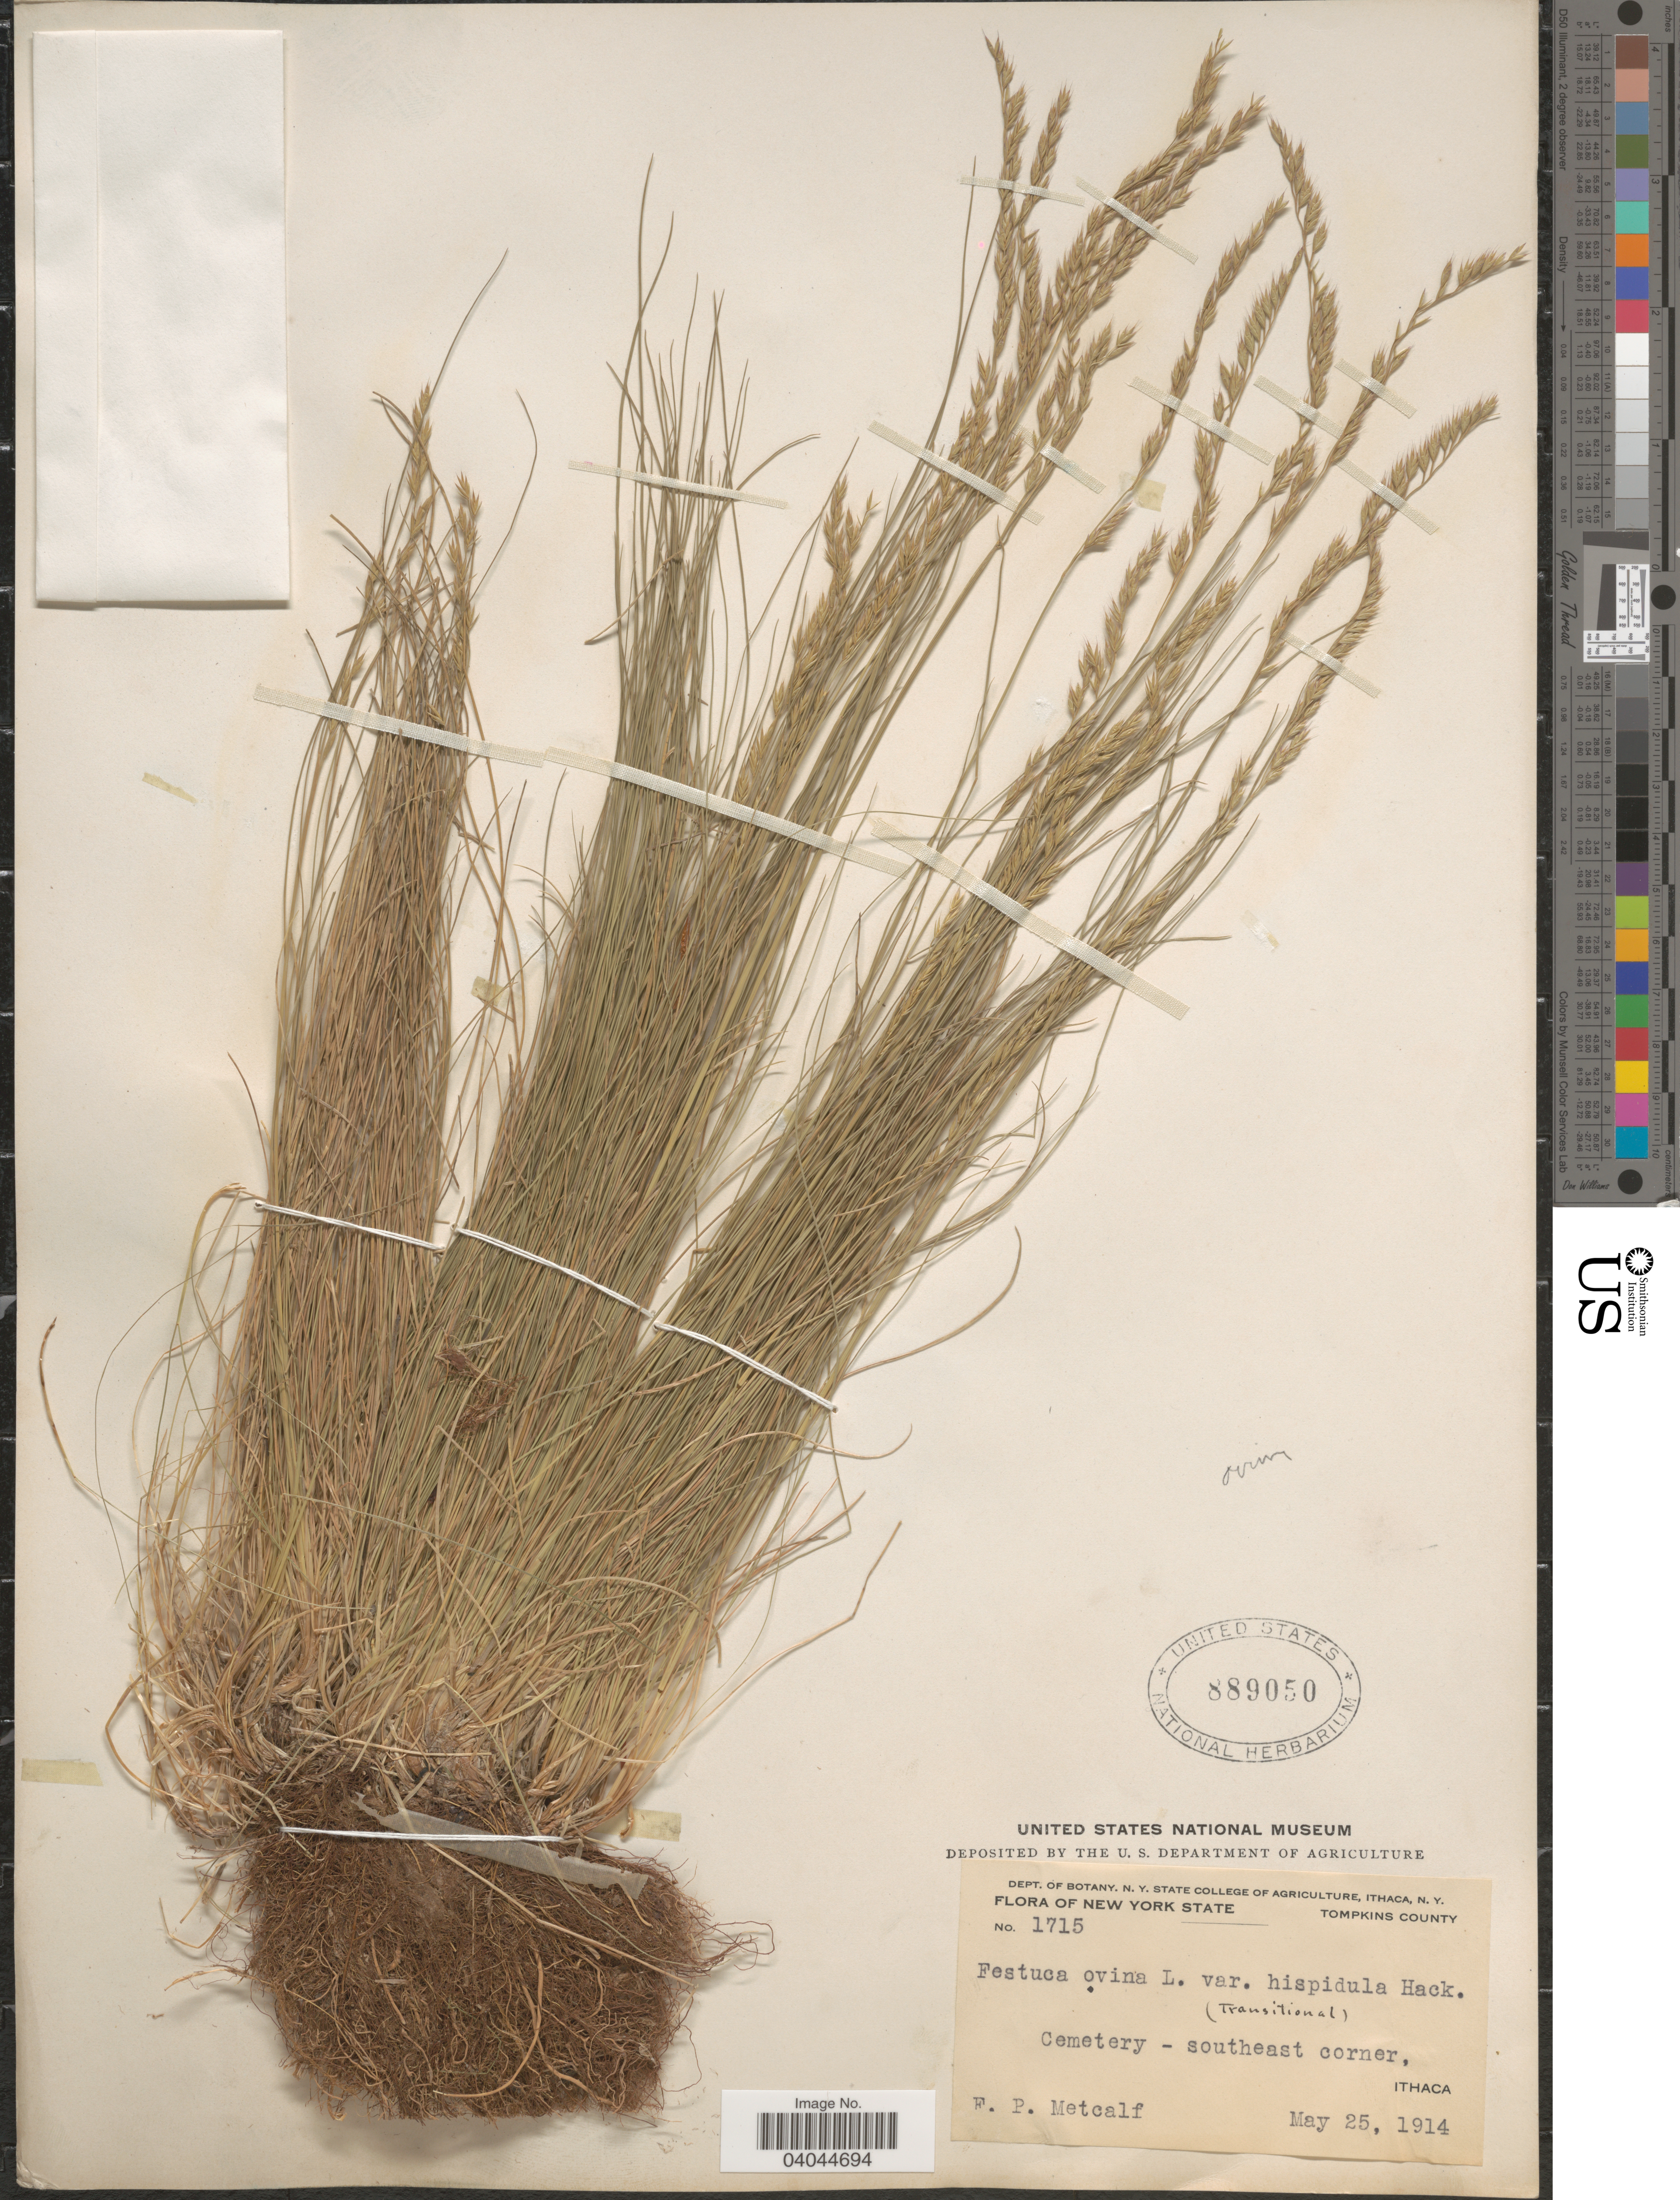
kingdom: Plantae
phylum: Tracheophyta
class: Liliopsida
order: Poales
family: Poaceae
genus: Festuca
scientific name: Festuca ovina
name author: L.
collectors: F. Metcalf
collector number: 1715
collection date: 1914-05-25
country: United States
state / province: New York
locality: Tompkins County. Cemetery - southeast corner, Ithaca.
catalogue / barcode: US 889050